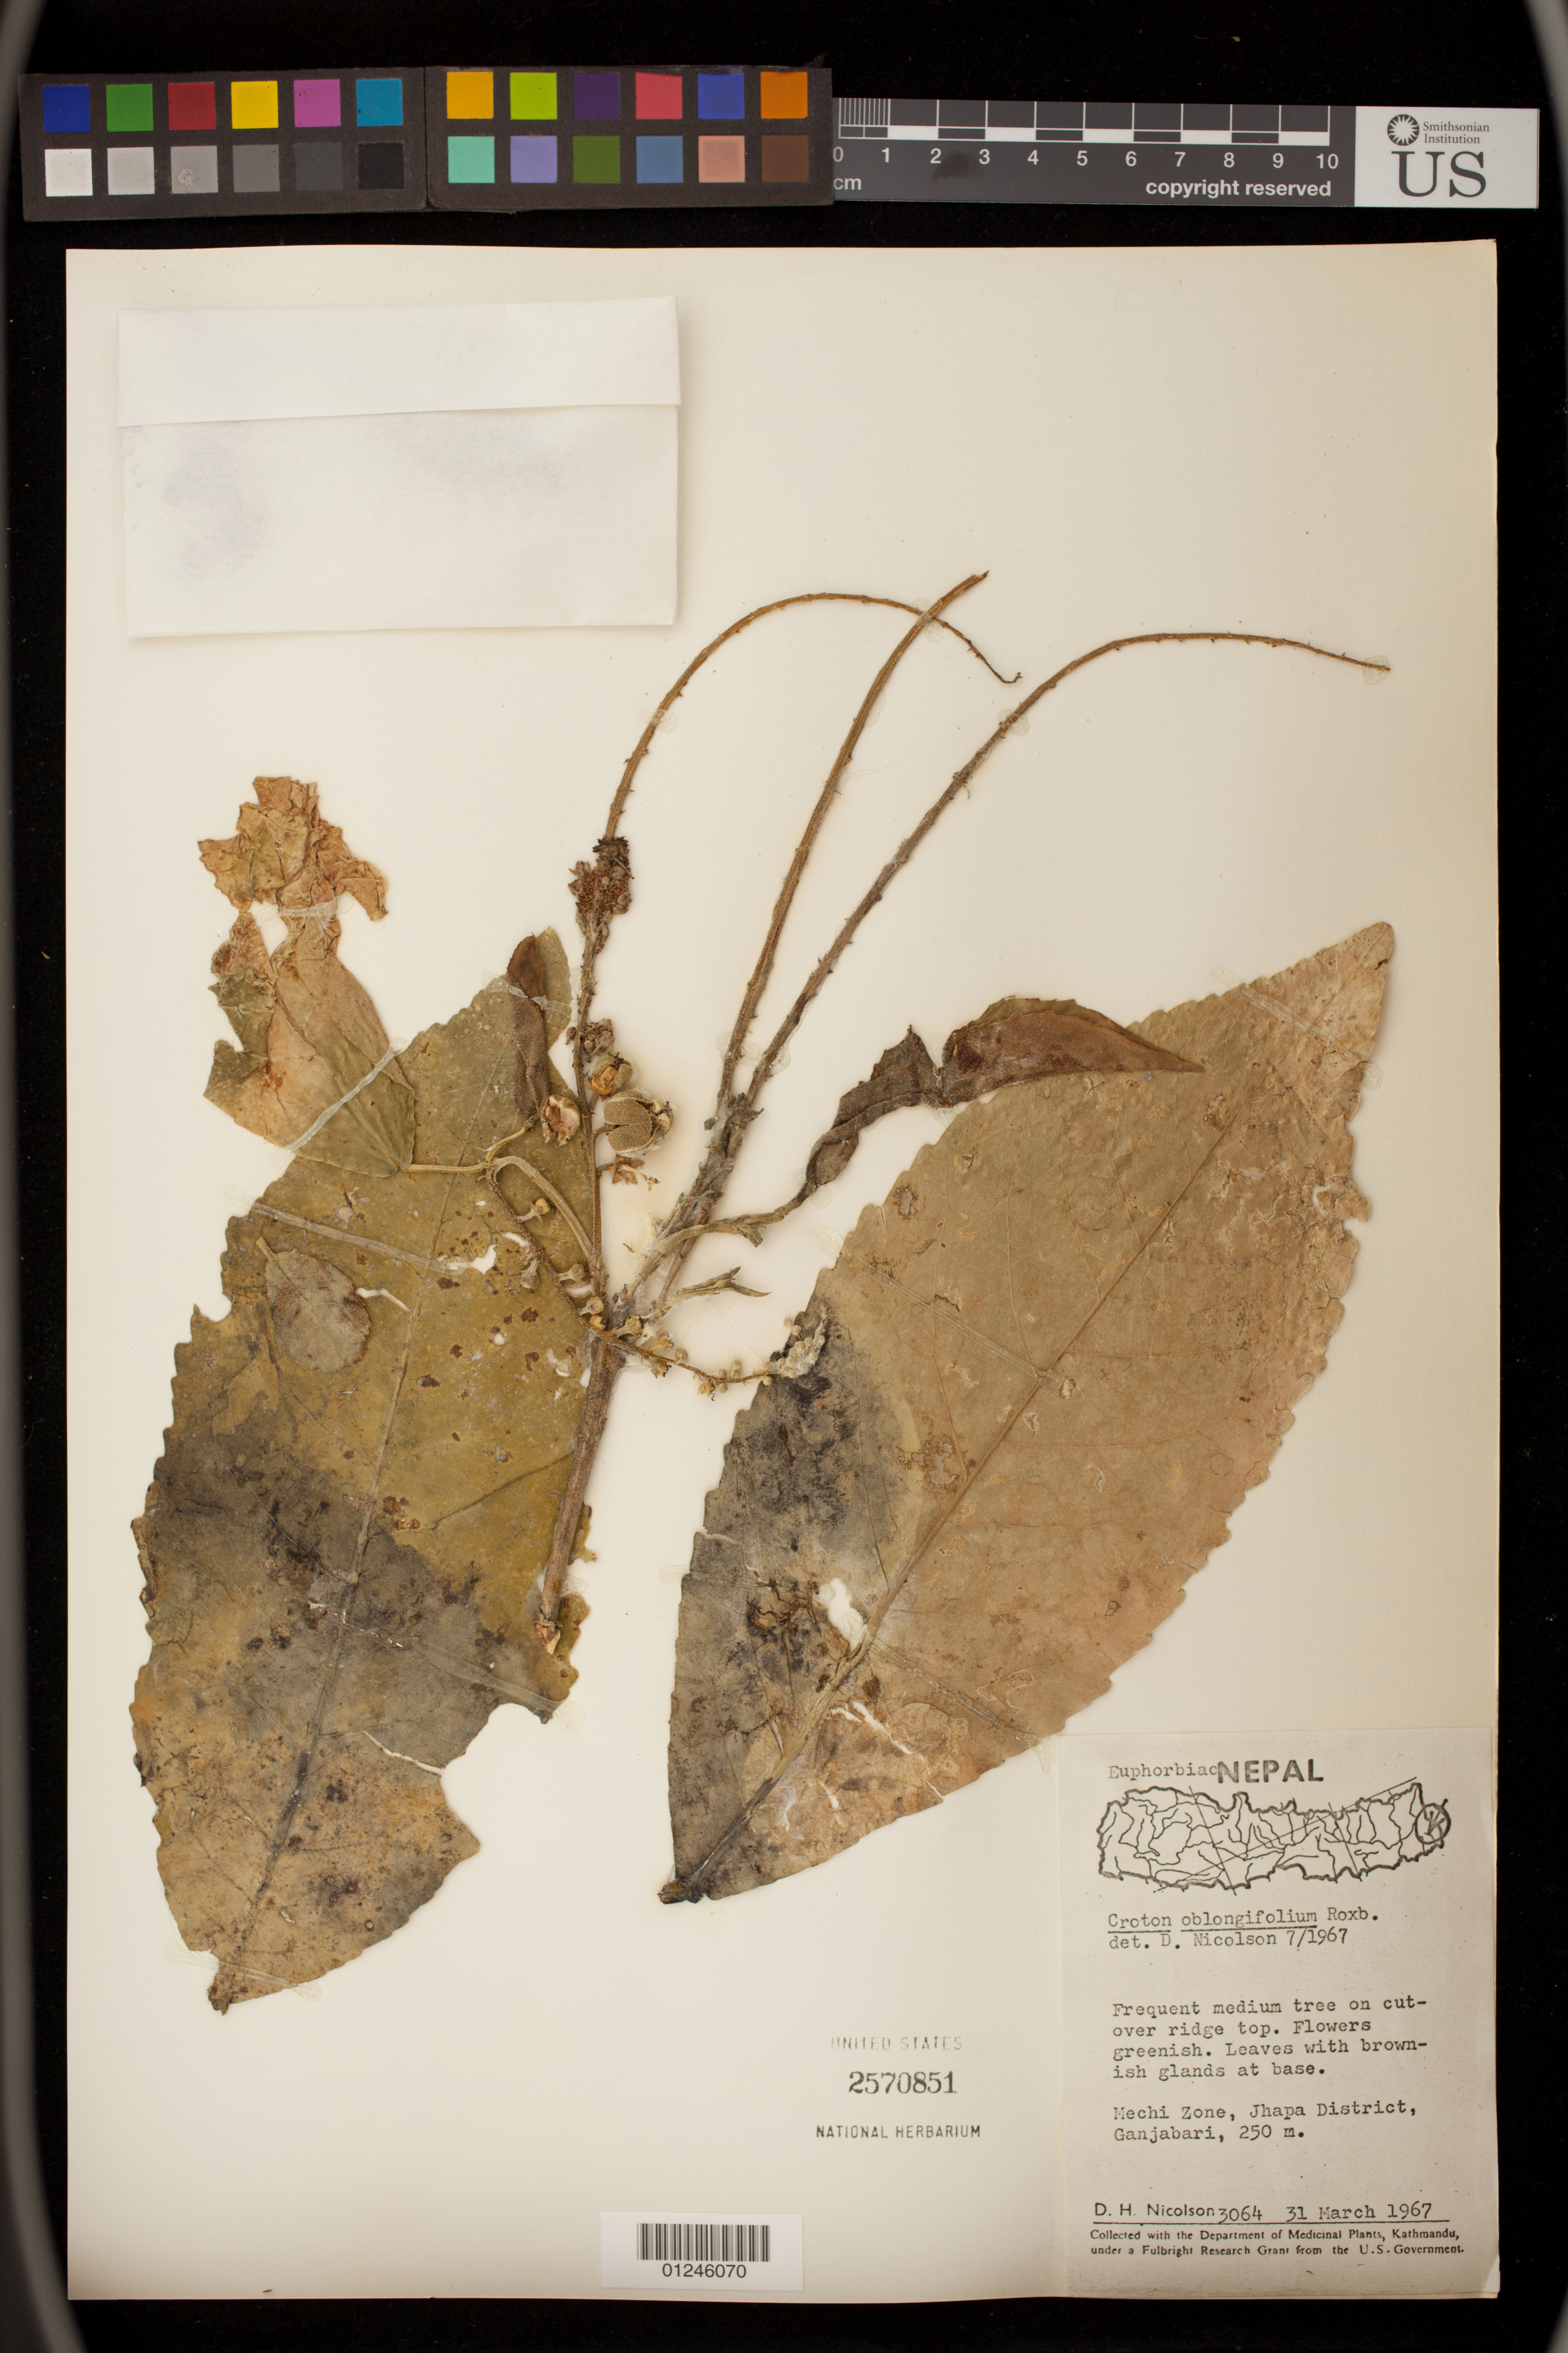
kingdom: Plantae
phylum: Tracheophyta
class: Magnoliopsida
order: Malpighiales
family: Euphorbiaceae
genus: Croton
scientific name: Croton oblongifolius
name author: Roxb.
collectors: D. H. Nicolson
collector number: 3064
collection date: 1967-03-31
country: Nepal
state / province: Eastern Region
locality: Mechi Zone, Jhapa District, Ganjabari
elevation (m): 250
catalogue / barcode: US 2570851